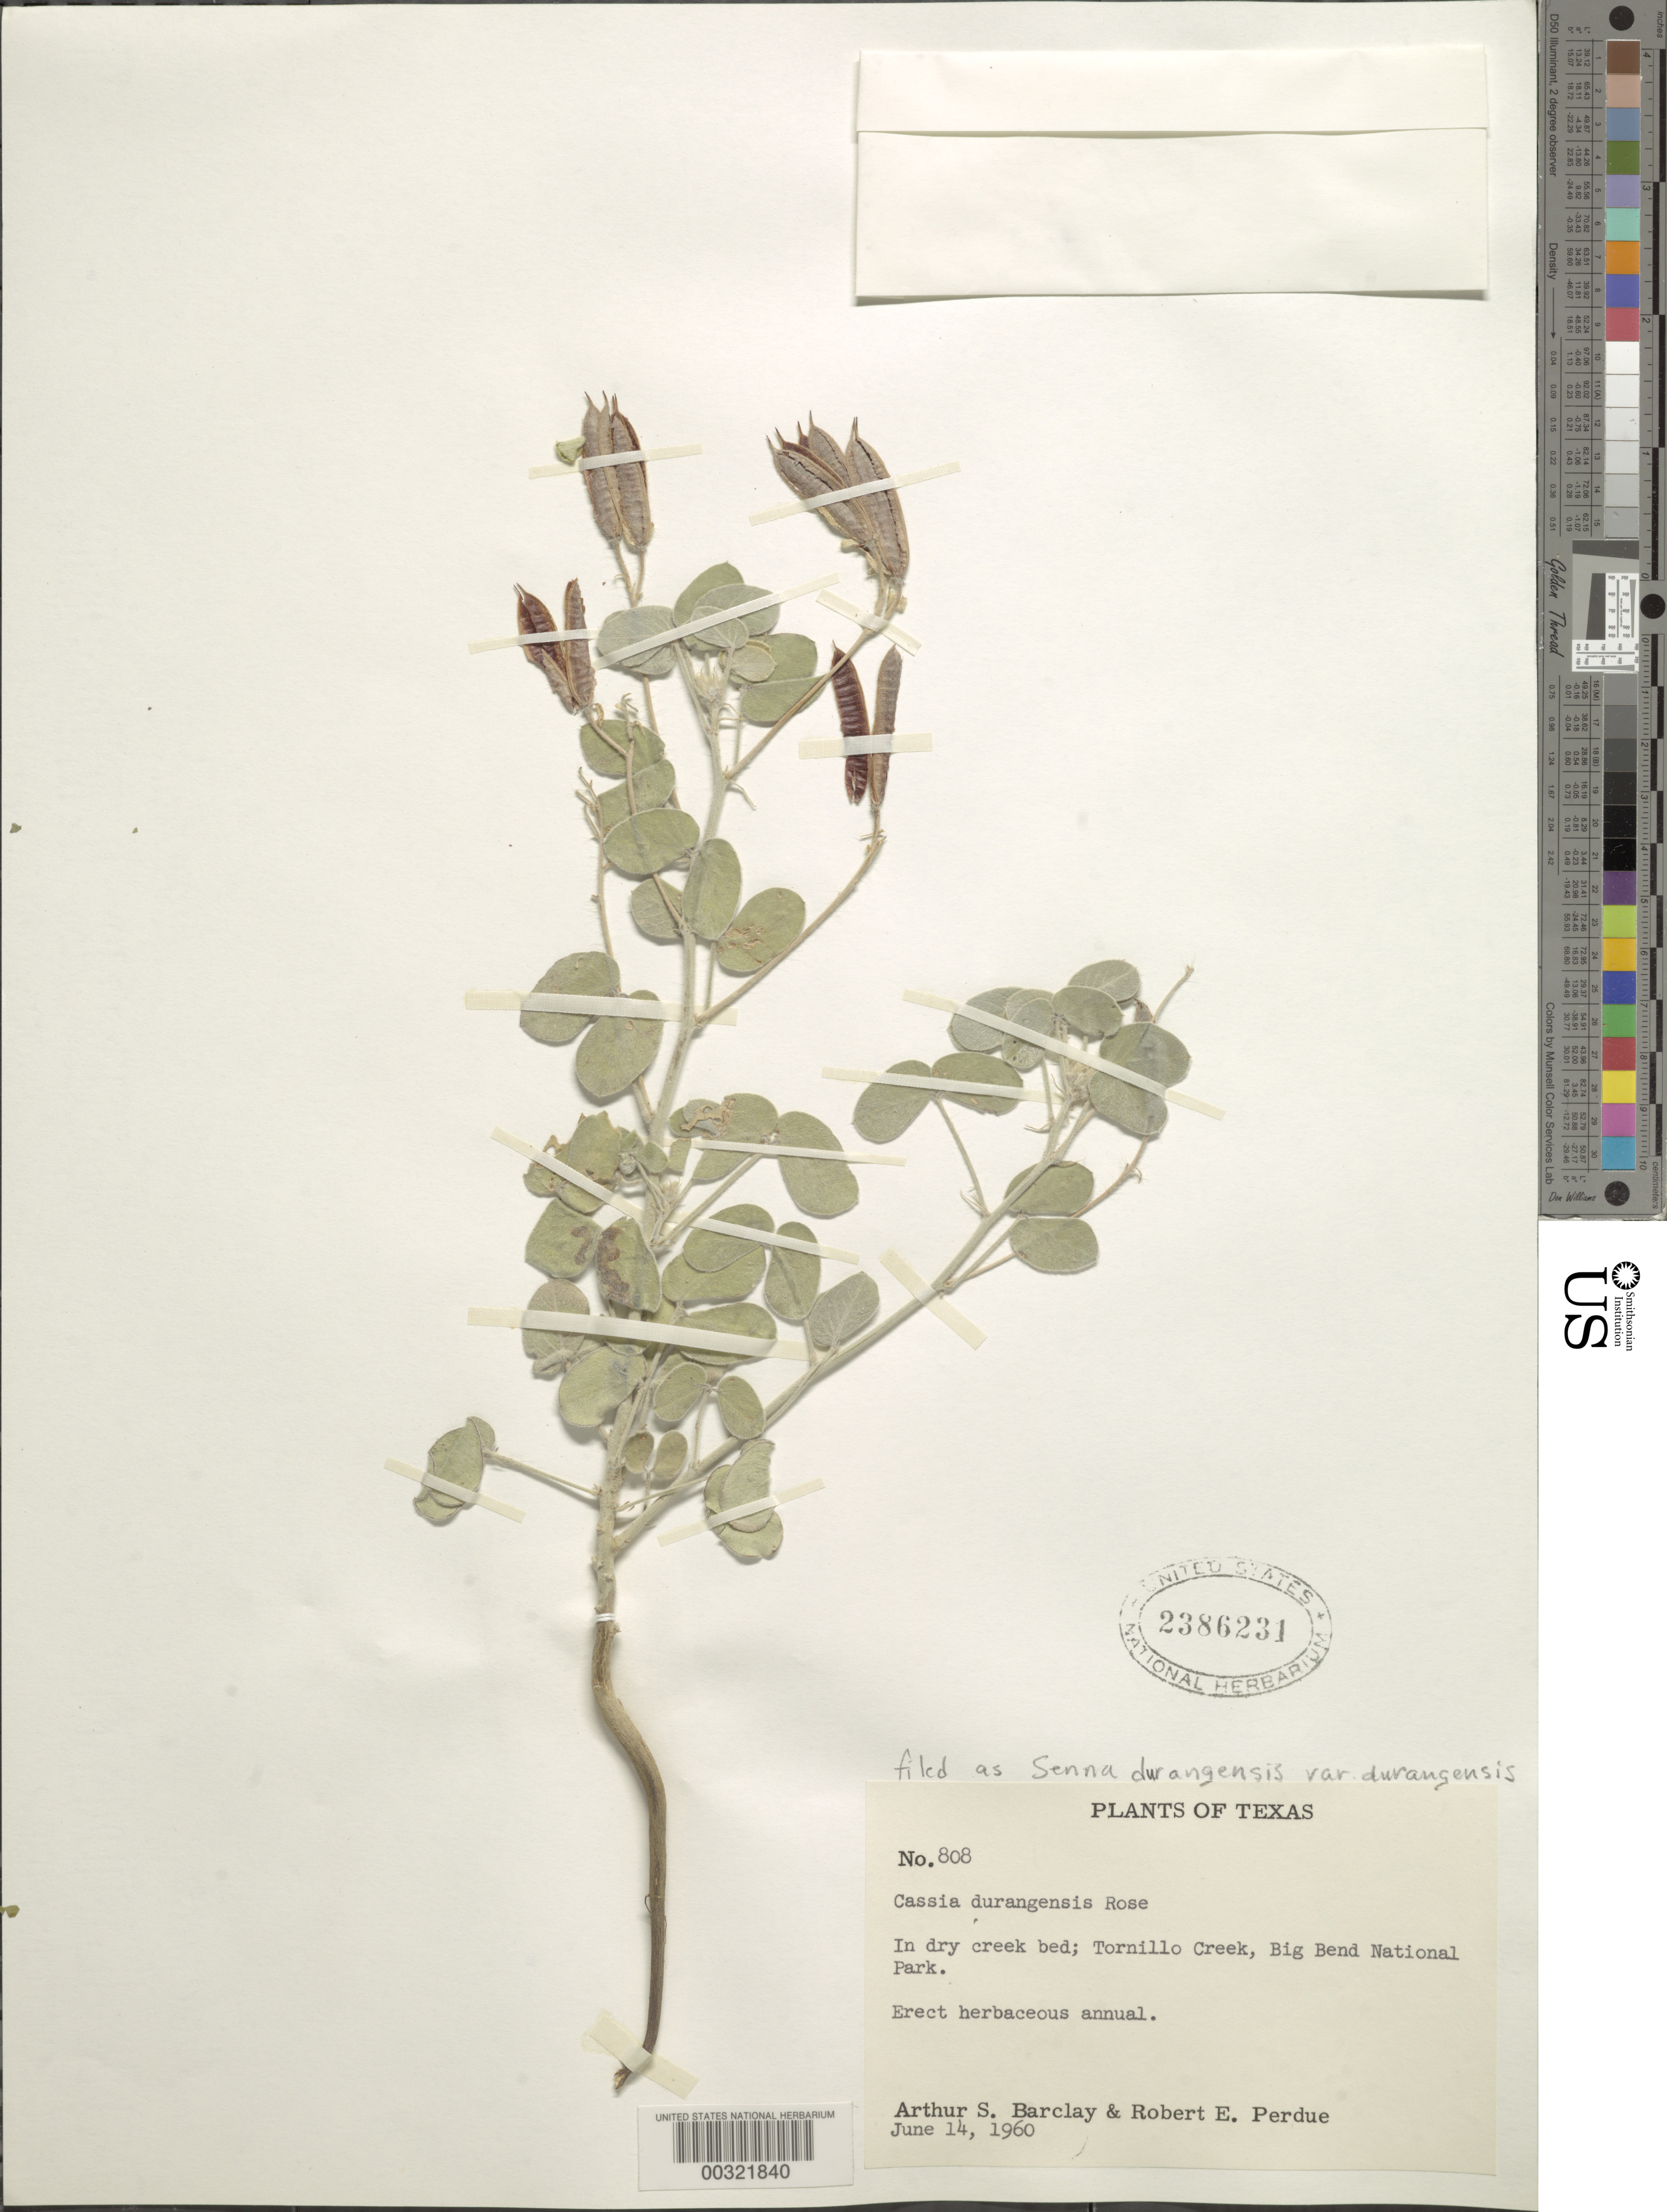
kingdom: Plantae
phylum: Tracheophyta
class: Magnoliopsida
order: Fabales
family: Fabaceae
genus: Senna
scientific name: Senna durangensis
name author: (Rose) H.S. Irwin & Barneby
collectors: A. S. Barclay & R. E. Perdue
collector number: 808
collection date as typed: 14 Jun 1960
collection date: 1960-06-14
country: United States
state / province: Texas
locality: Tornillo creek, big bend national park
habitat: Dry creek bed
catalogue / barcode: US 2386231